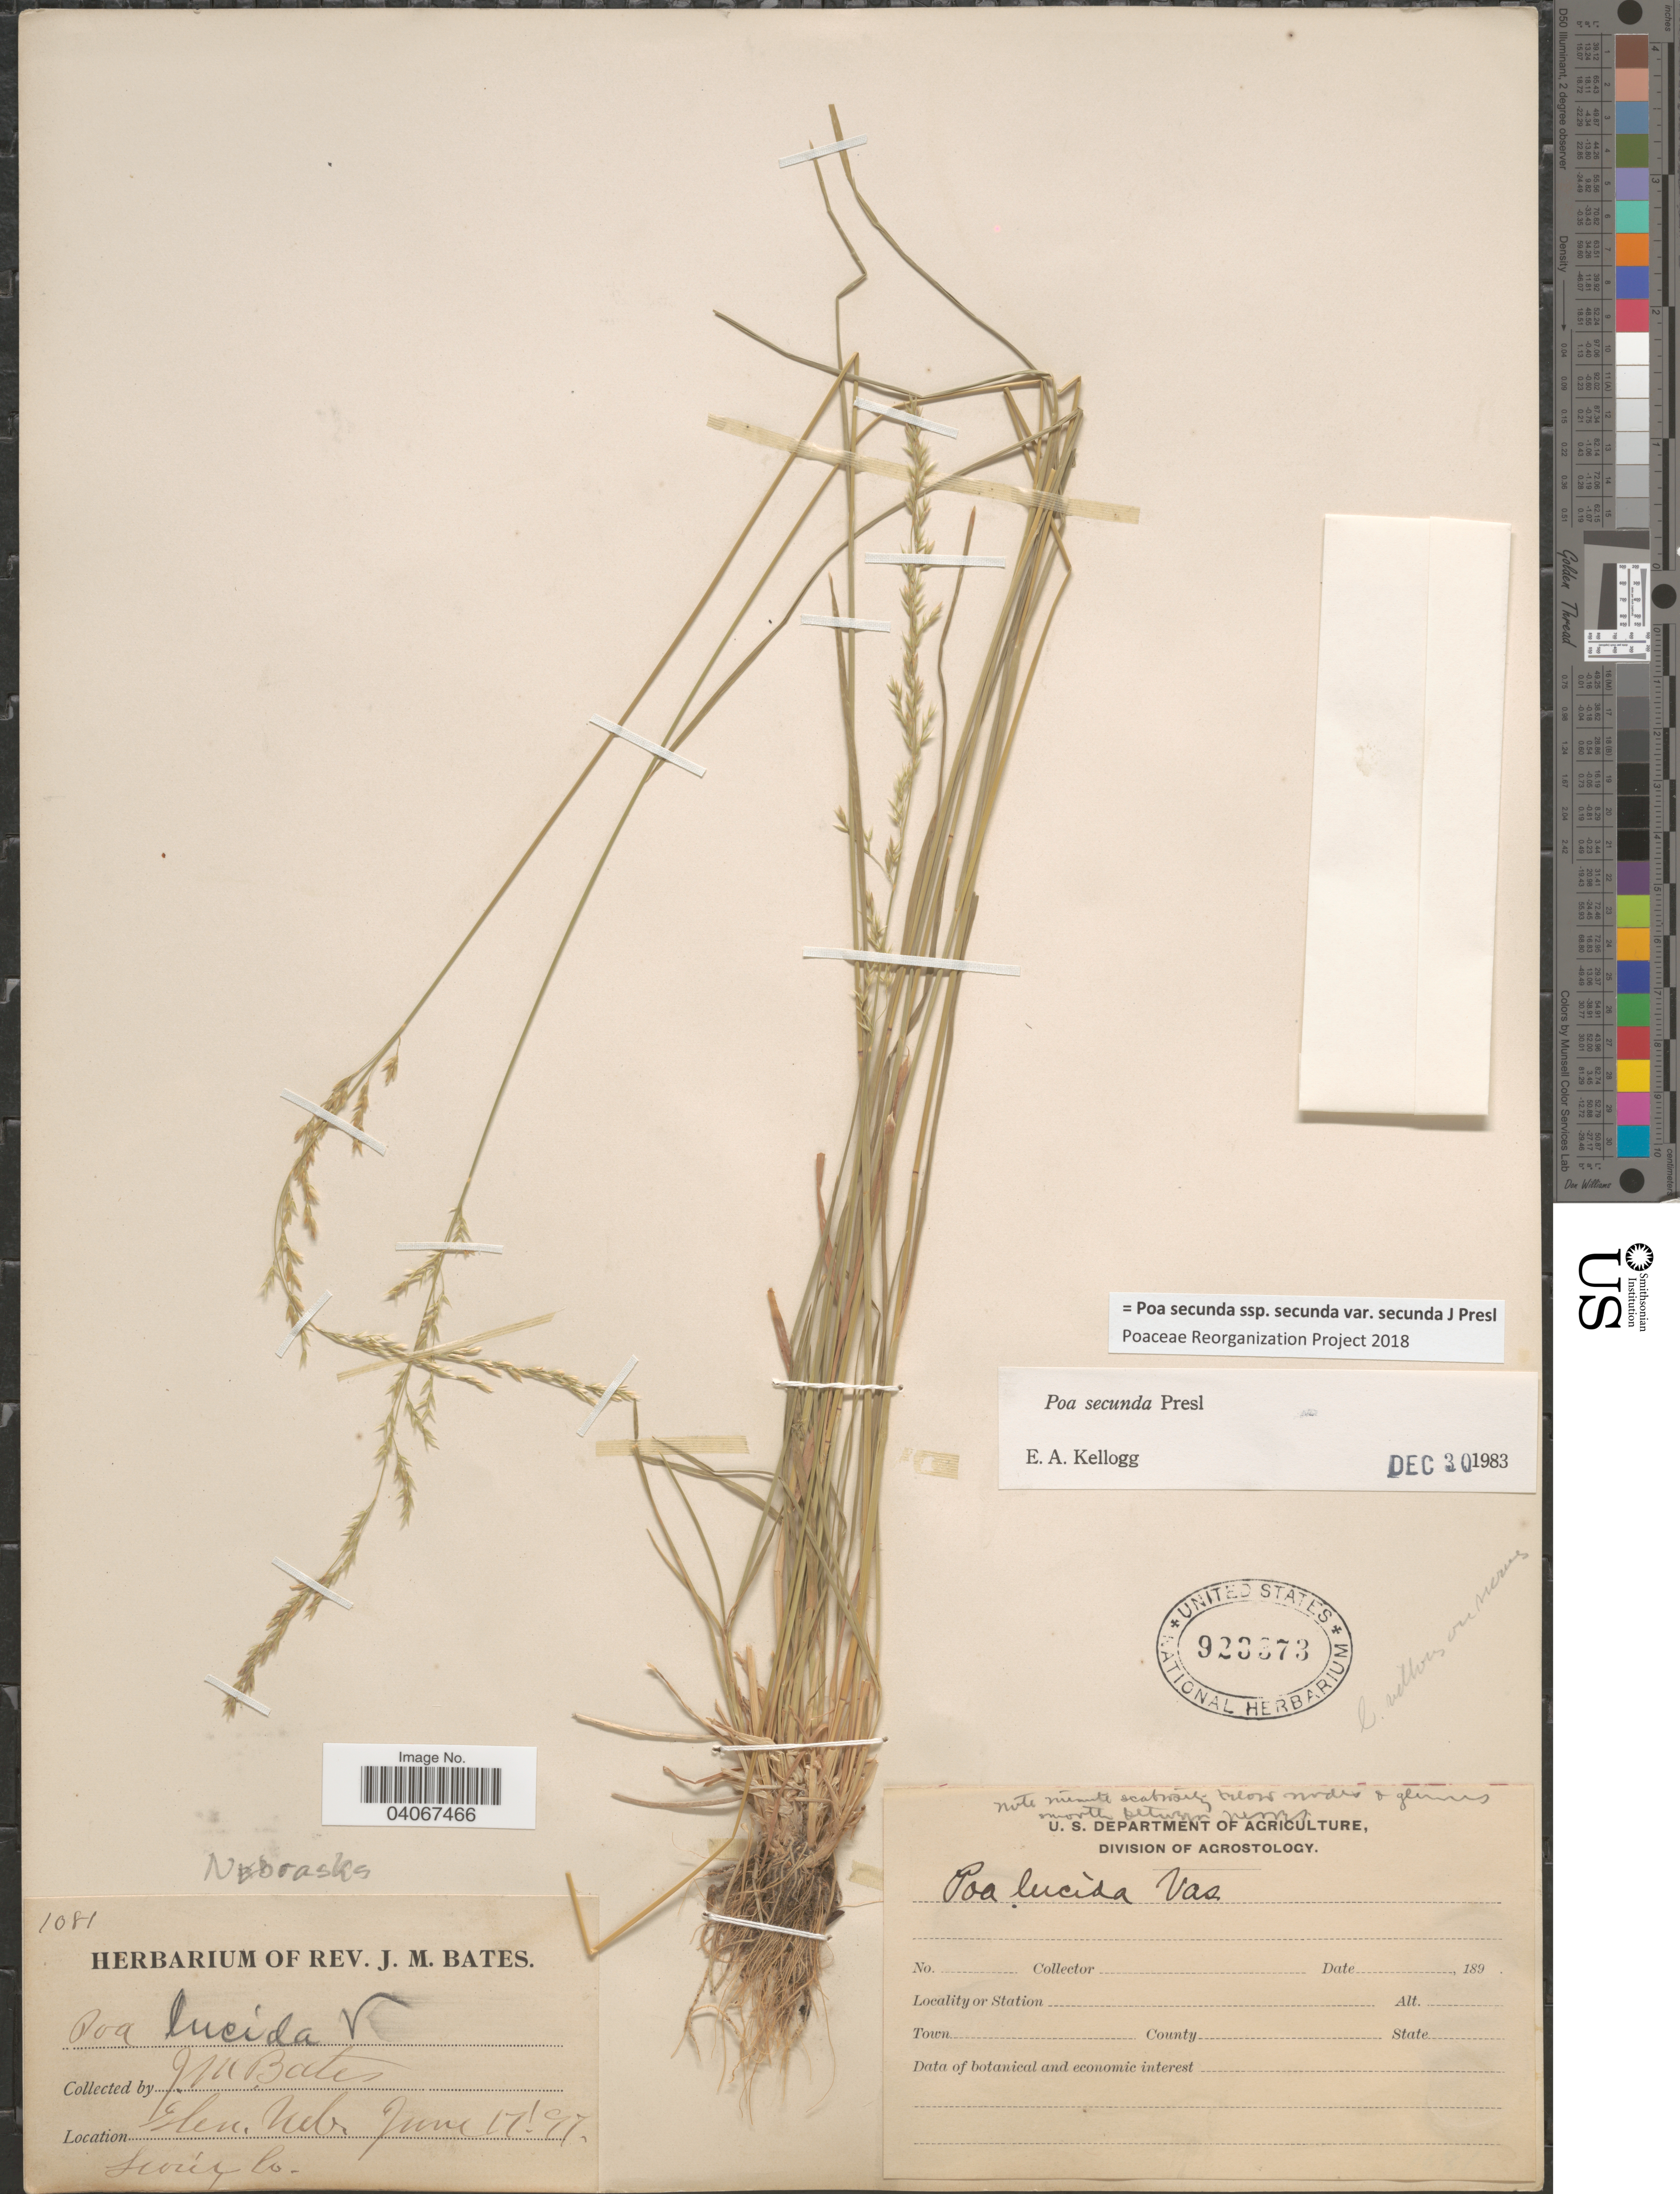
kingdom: Plantae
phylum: Tracheophyta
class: Liliopsida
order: Poales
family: Poaceae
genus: Poa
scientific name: Poa secunda subsp. secunda var. secunda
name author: J. Presl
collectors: J. Bates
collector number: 1081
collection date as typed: Transcribed d/m/y: 17/6/97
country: United States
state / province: Nebraska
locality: Glen. Sioux Co.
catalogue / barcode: US 923373